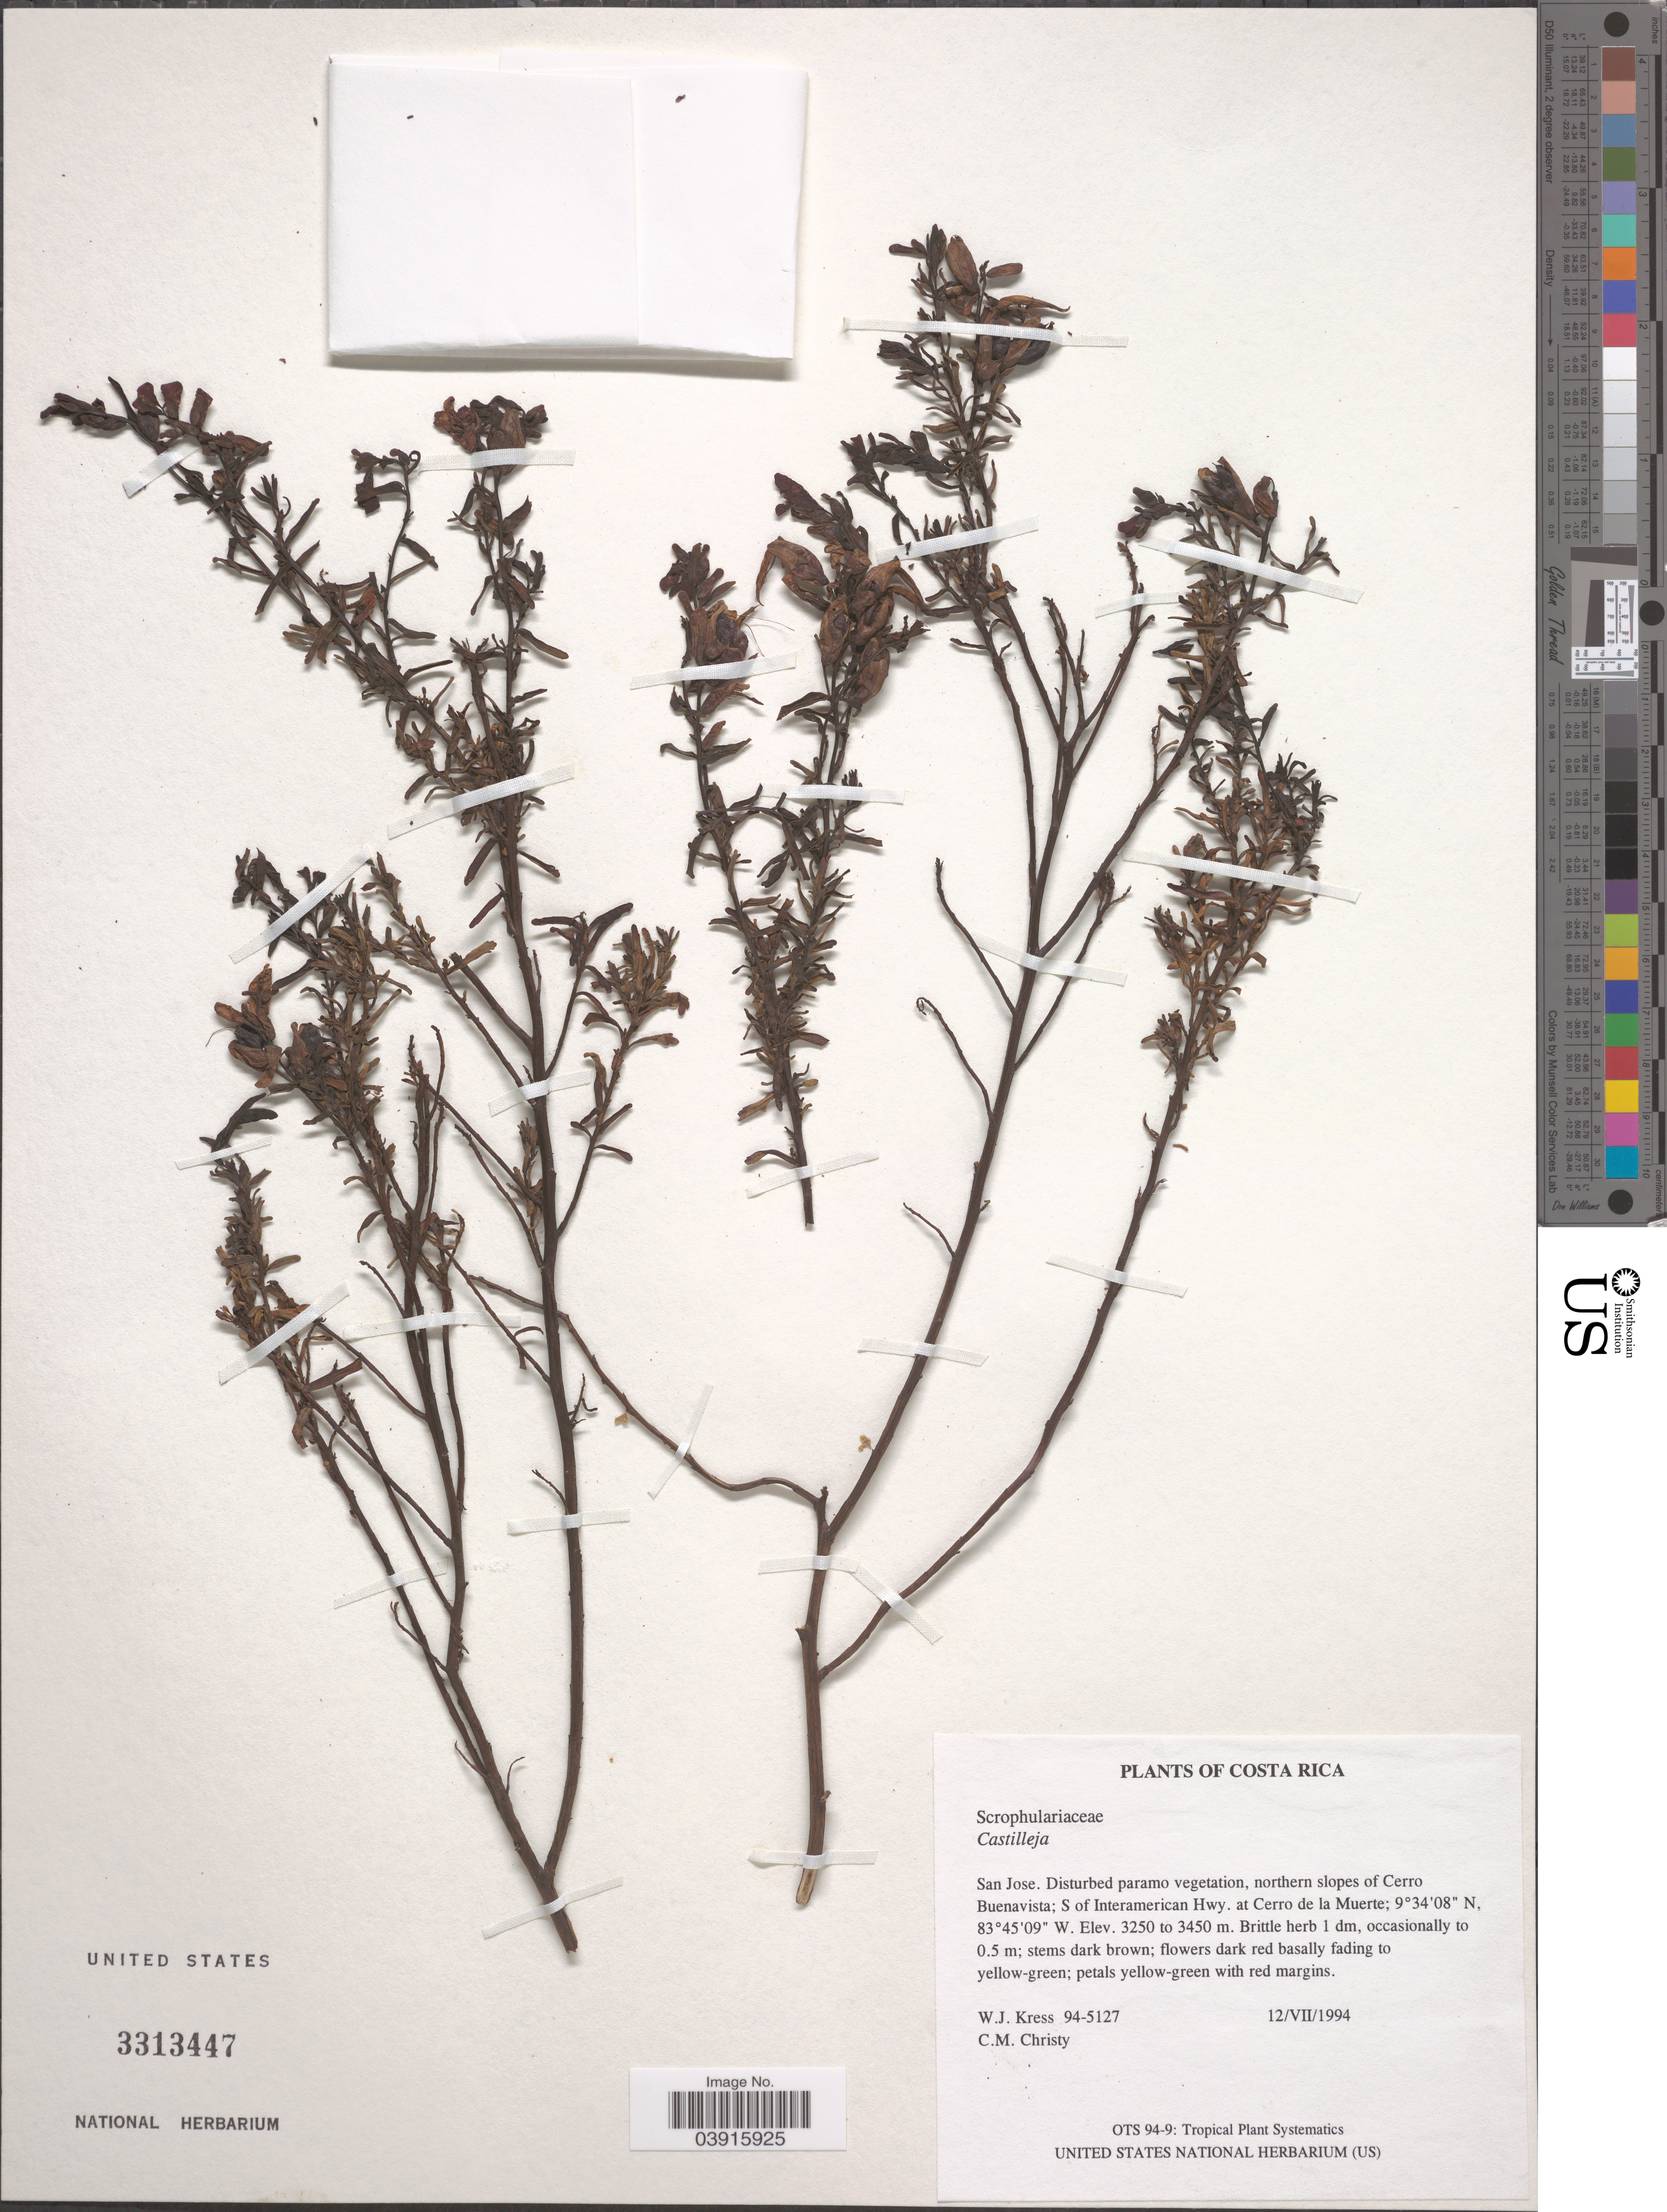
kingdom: Plantae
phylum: Tracheophyta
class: Magnoliopsida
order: Lamiales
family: Orobanchaceae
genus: Castilleja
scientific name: Castilleja sp.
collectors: W. J. Kress & C. M. Christy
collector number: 94-5127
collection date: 1994-07-12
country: Costa Rica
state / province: San José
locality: Northern slopes of Cerro Buenavista, S of Interamerican Hwy. at Cerro de la Muerte.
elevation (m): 3250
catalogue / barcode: US 3313447